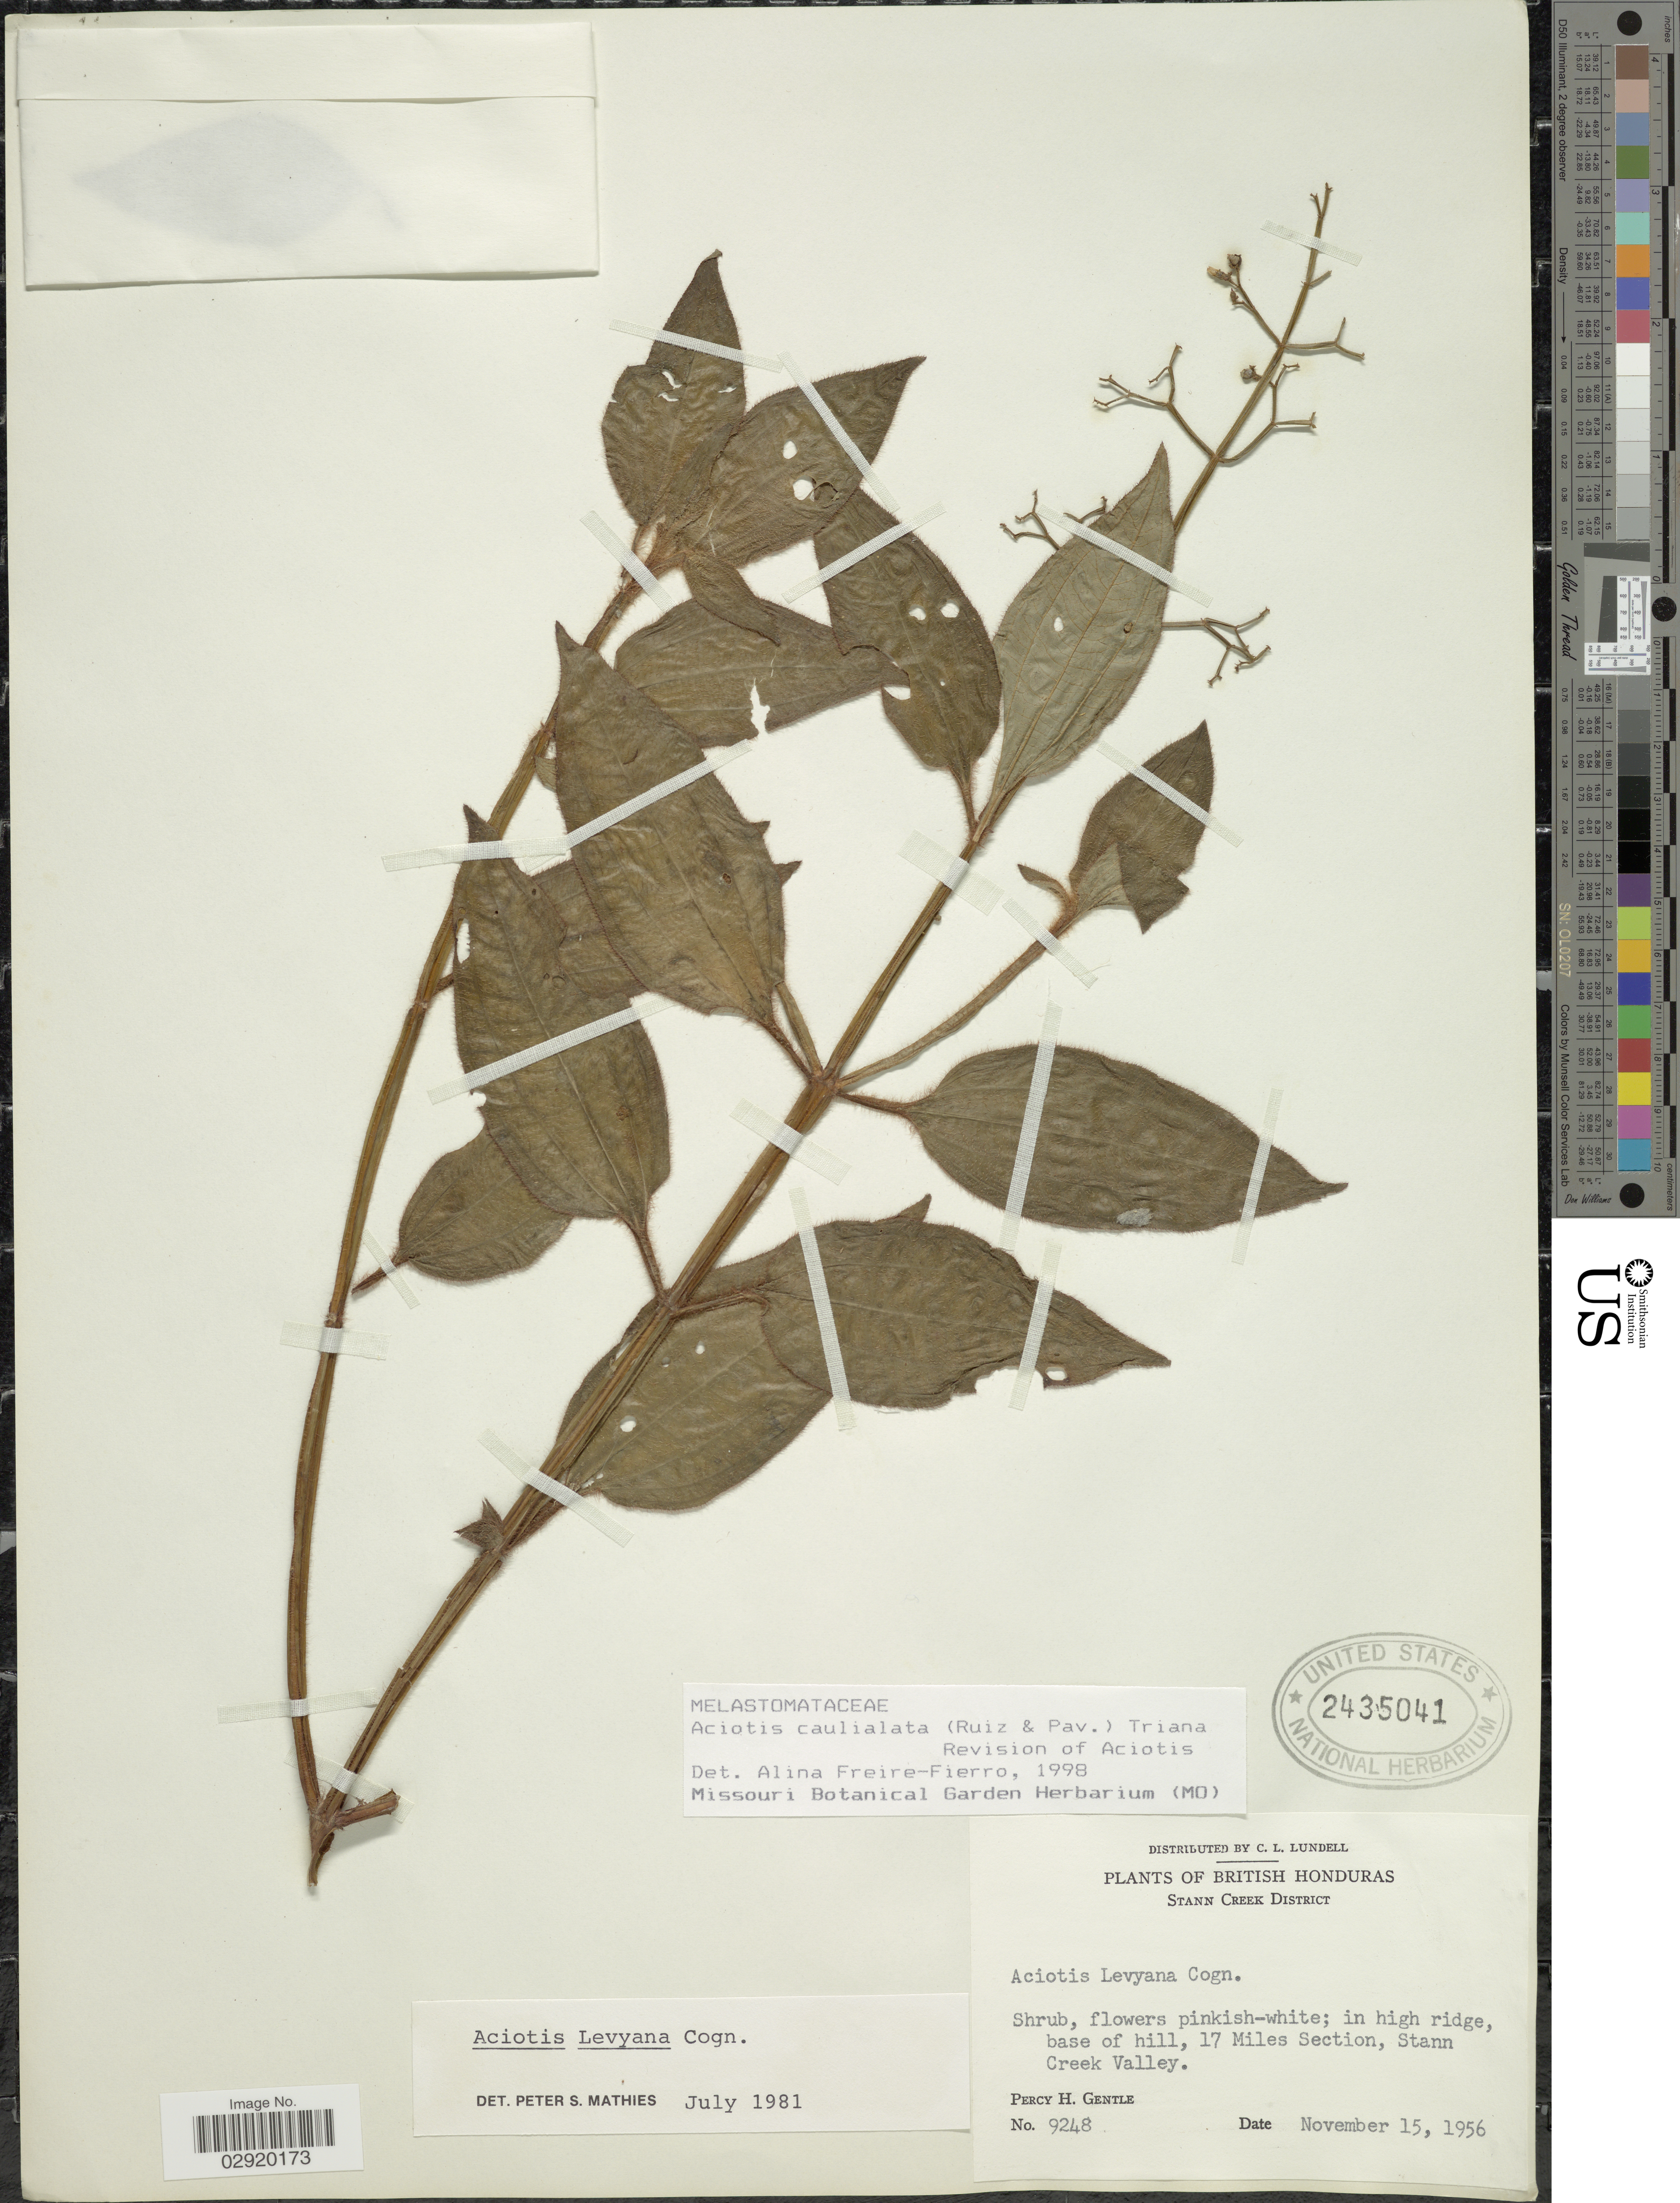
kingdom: Plantae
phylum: Tracheophyta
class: Magnoliopsida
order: Myrtales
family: Melastomataceae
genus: Aciotis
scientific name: Aciotis rubricaulis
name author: (Mart. ex DC.) Triana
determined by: Nunes da Silva, Diego, (RB), Jardim Botanico do Rio de Janeiro - Herbario (BRAZIL)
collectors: P. H. Gentle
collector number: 9248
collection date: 1956-11-15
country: Belize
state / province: Stann Creek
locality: British Honduras. Stann Creek District, in high ridge, base of hill, 17 Miles Section, Stann Creek Valley.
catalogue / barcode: US 2435041